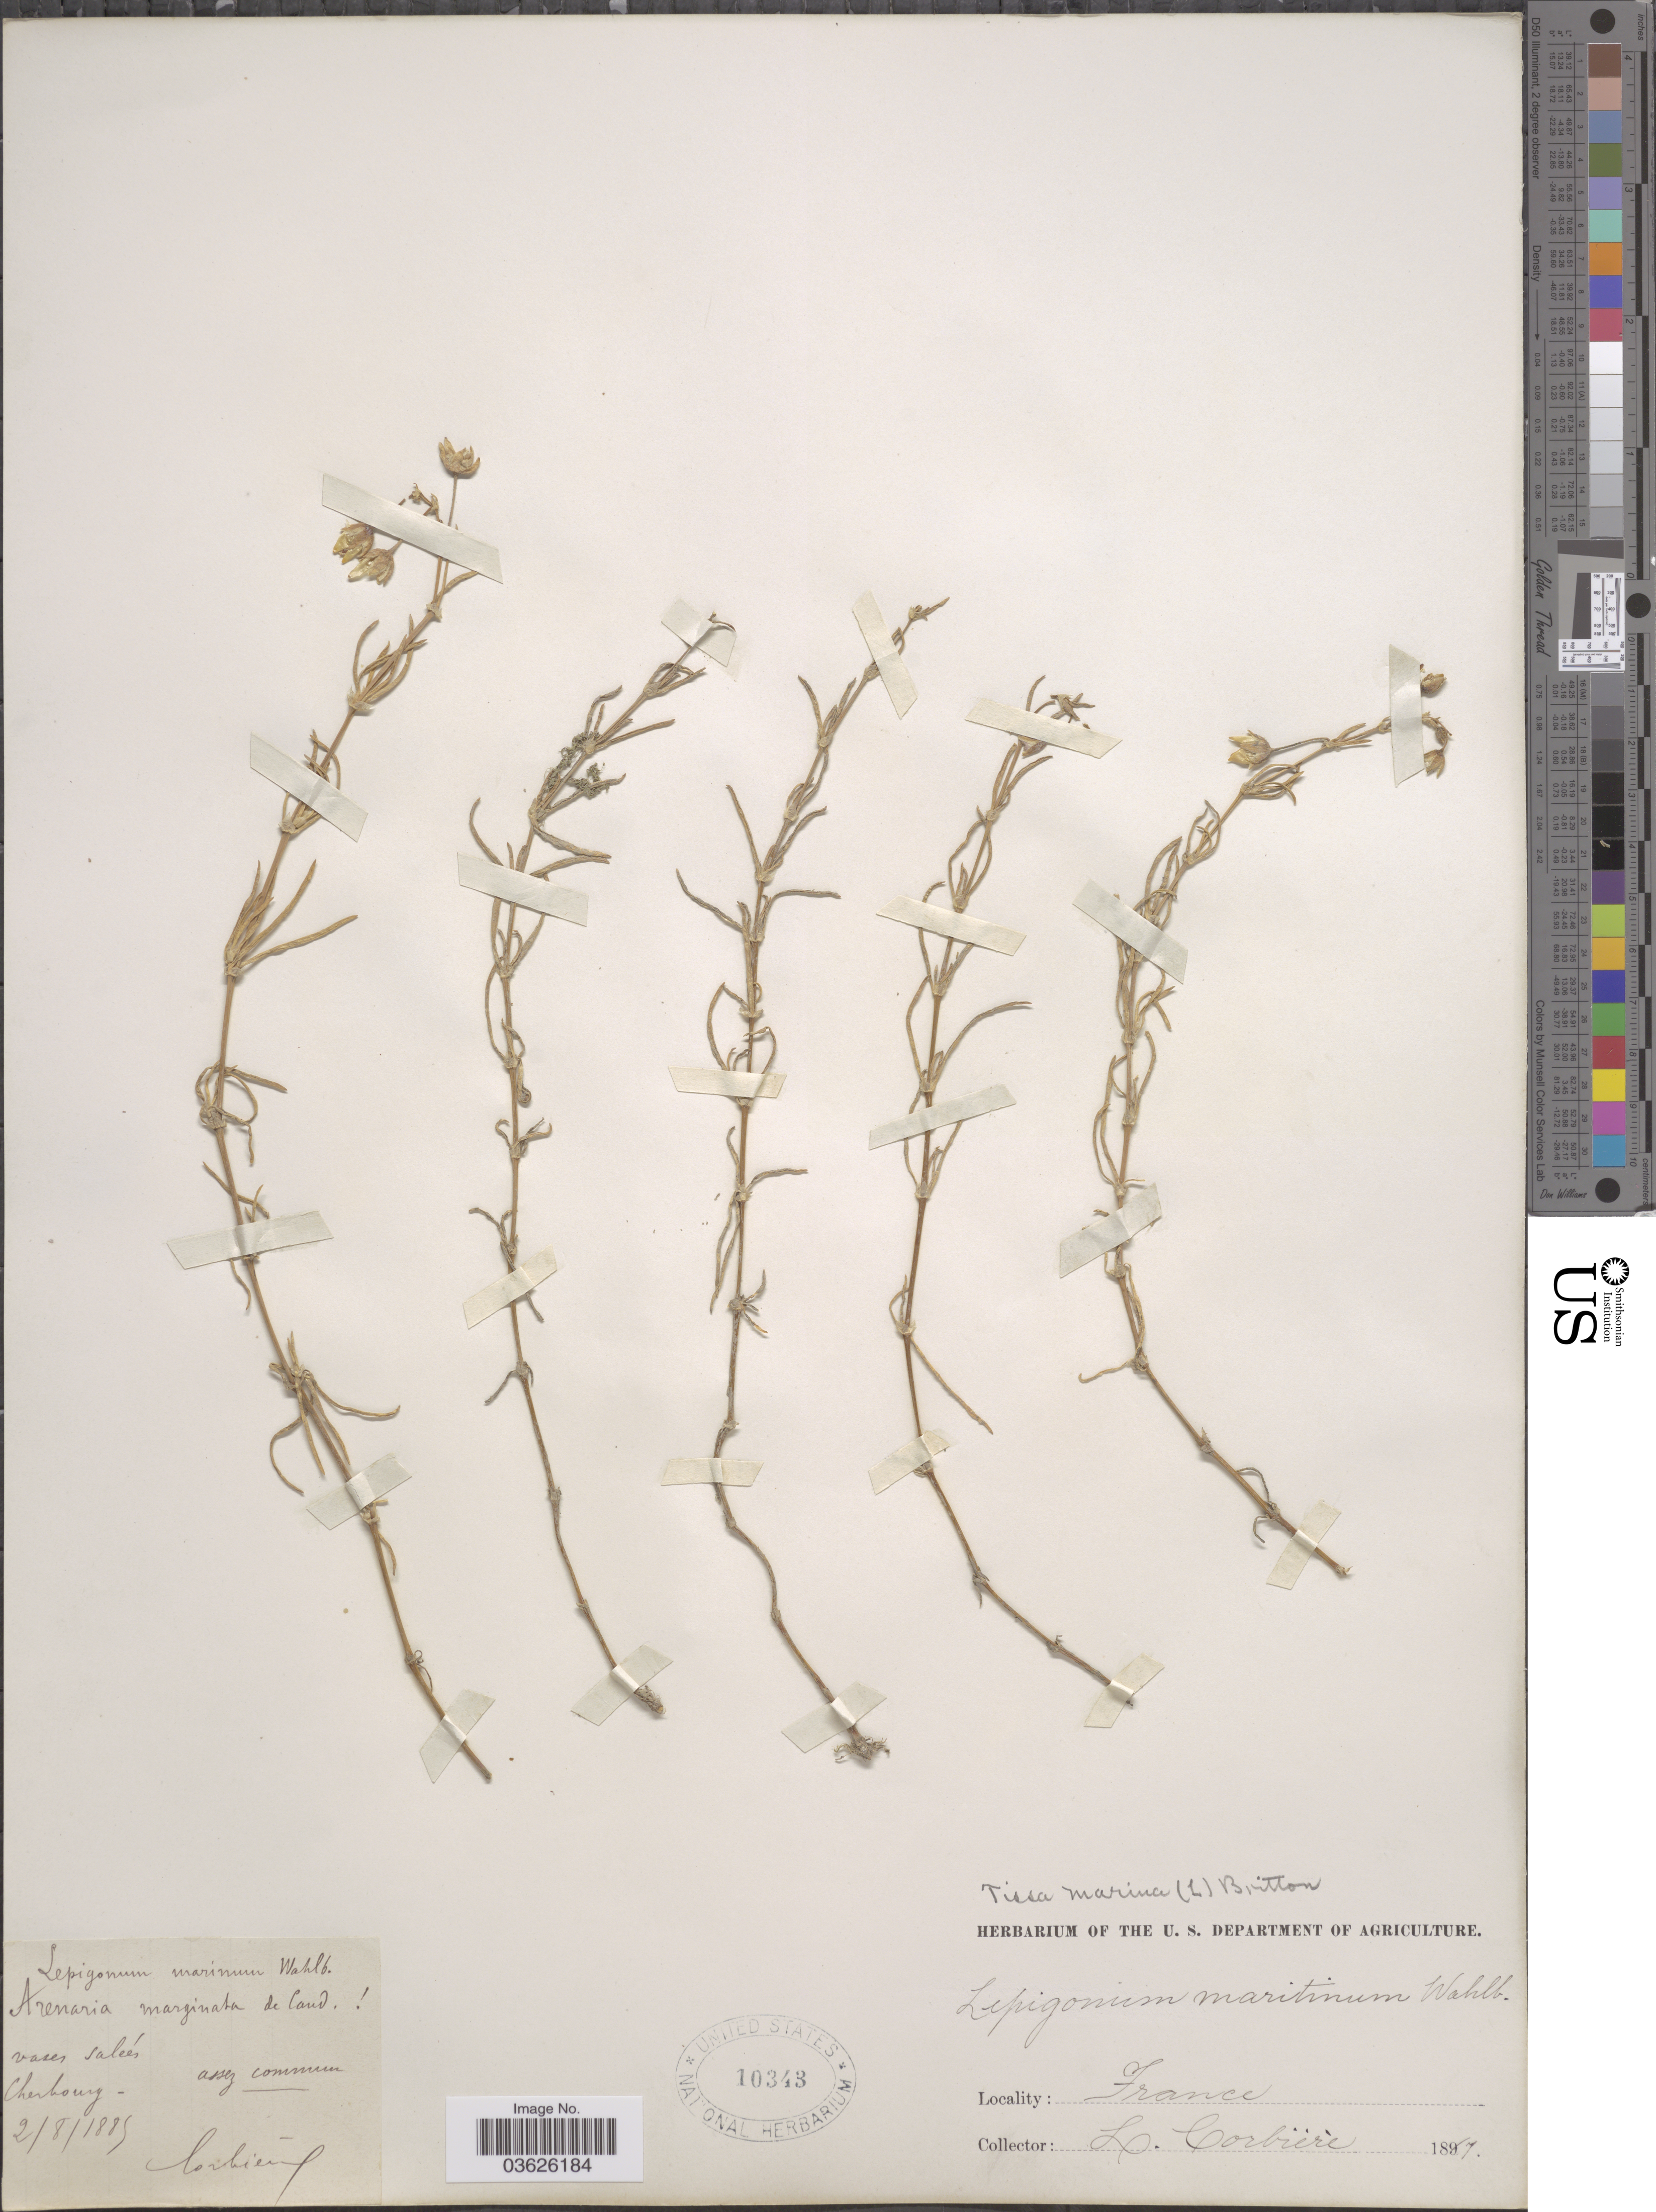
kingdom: Plantae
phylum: Tracheophyta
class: Magnoliopsida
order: Caryophyllales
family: Caryophyllaceae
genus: Tissa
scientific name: Tissa marina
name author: (L.) Britton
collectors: L. Corbière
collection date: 1887-08-02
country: France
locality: Cherbourg.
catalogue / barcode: US 10343